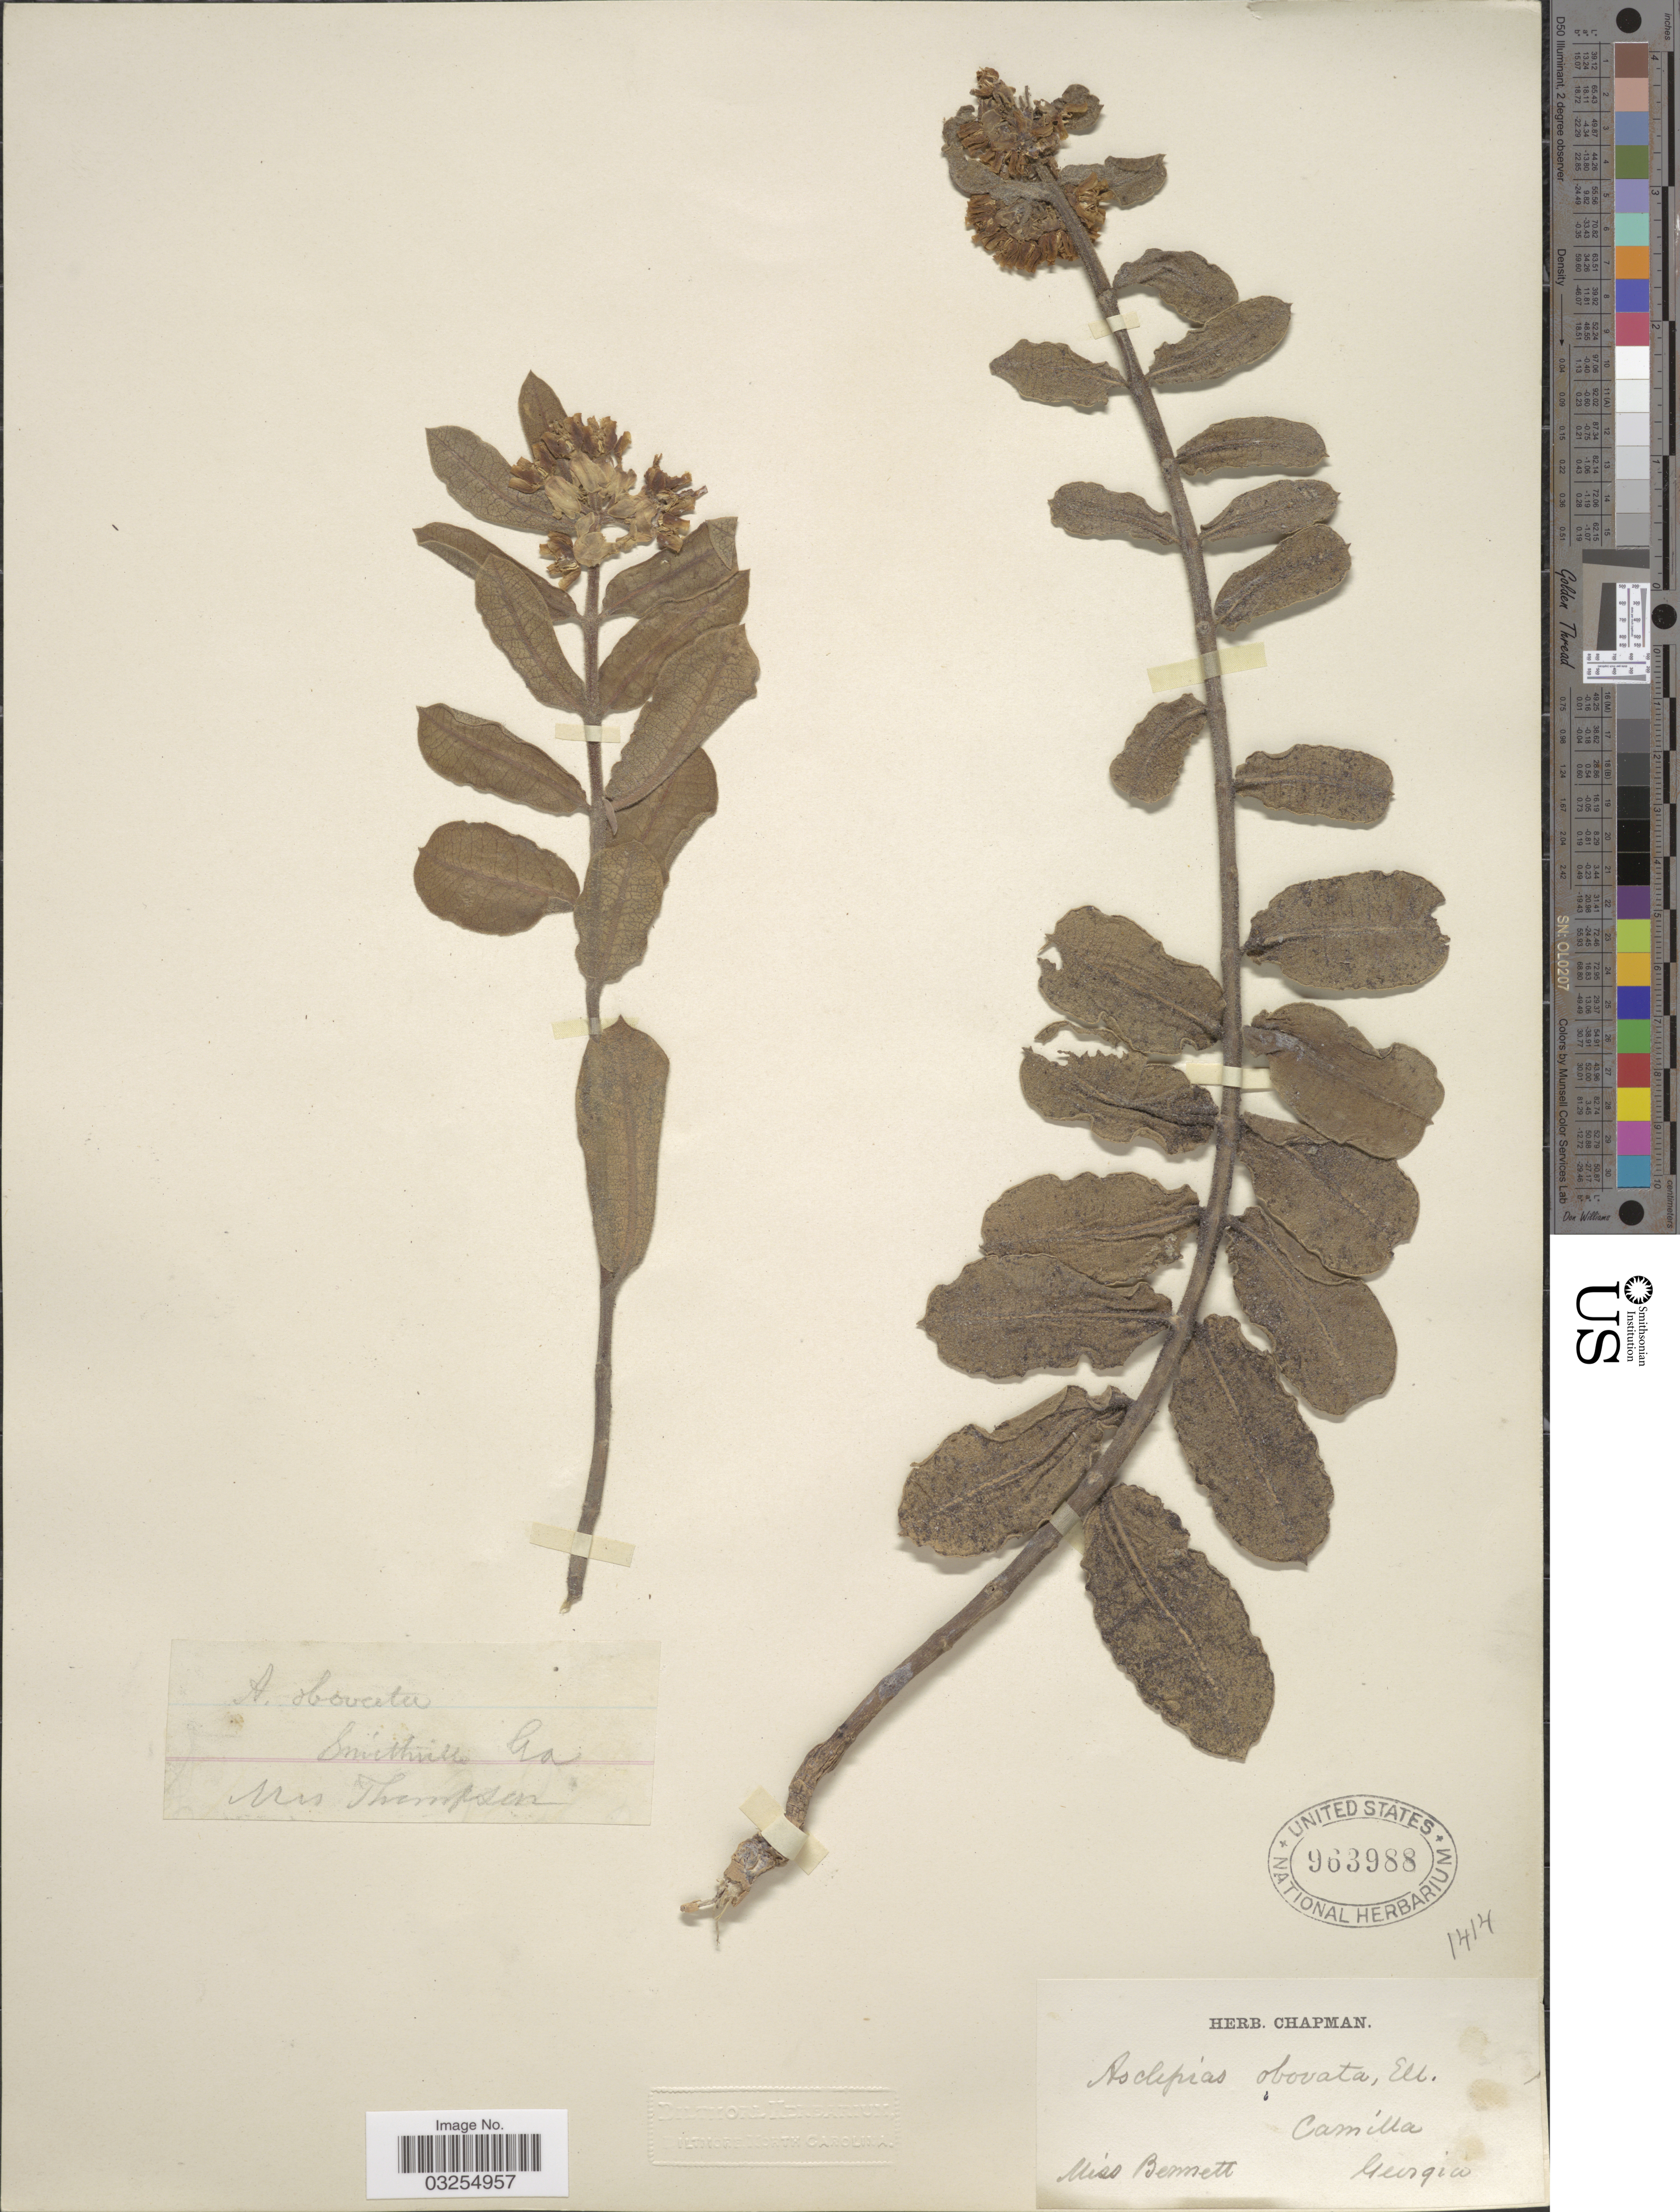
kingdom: Plantae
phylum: Tracheophyta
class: Magnoliopsida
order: Gentianales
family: Apocynaceae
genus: Asclepias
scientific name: Asclepias obovata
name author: Elliott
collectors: Miss Bennett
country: United States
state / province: Georgia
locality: Camilla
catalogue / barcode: US 963988